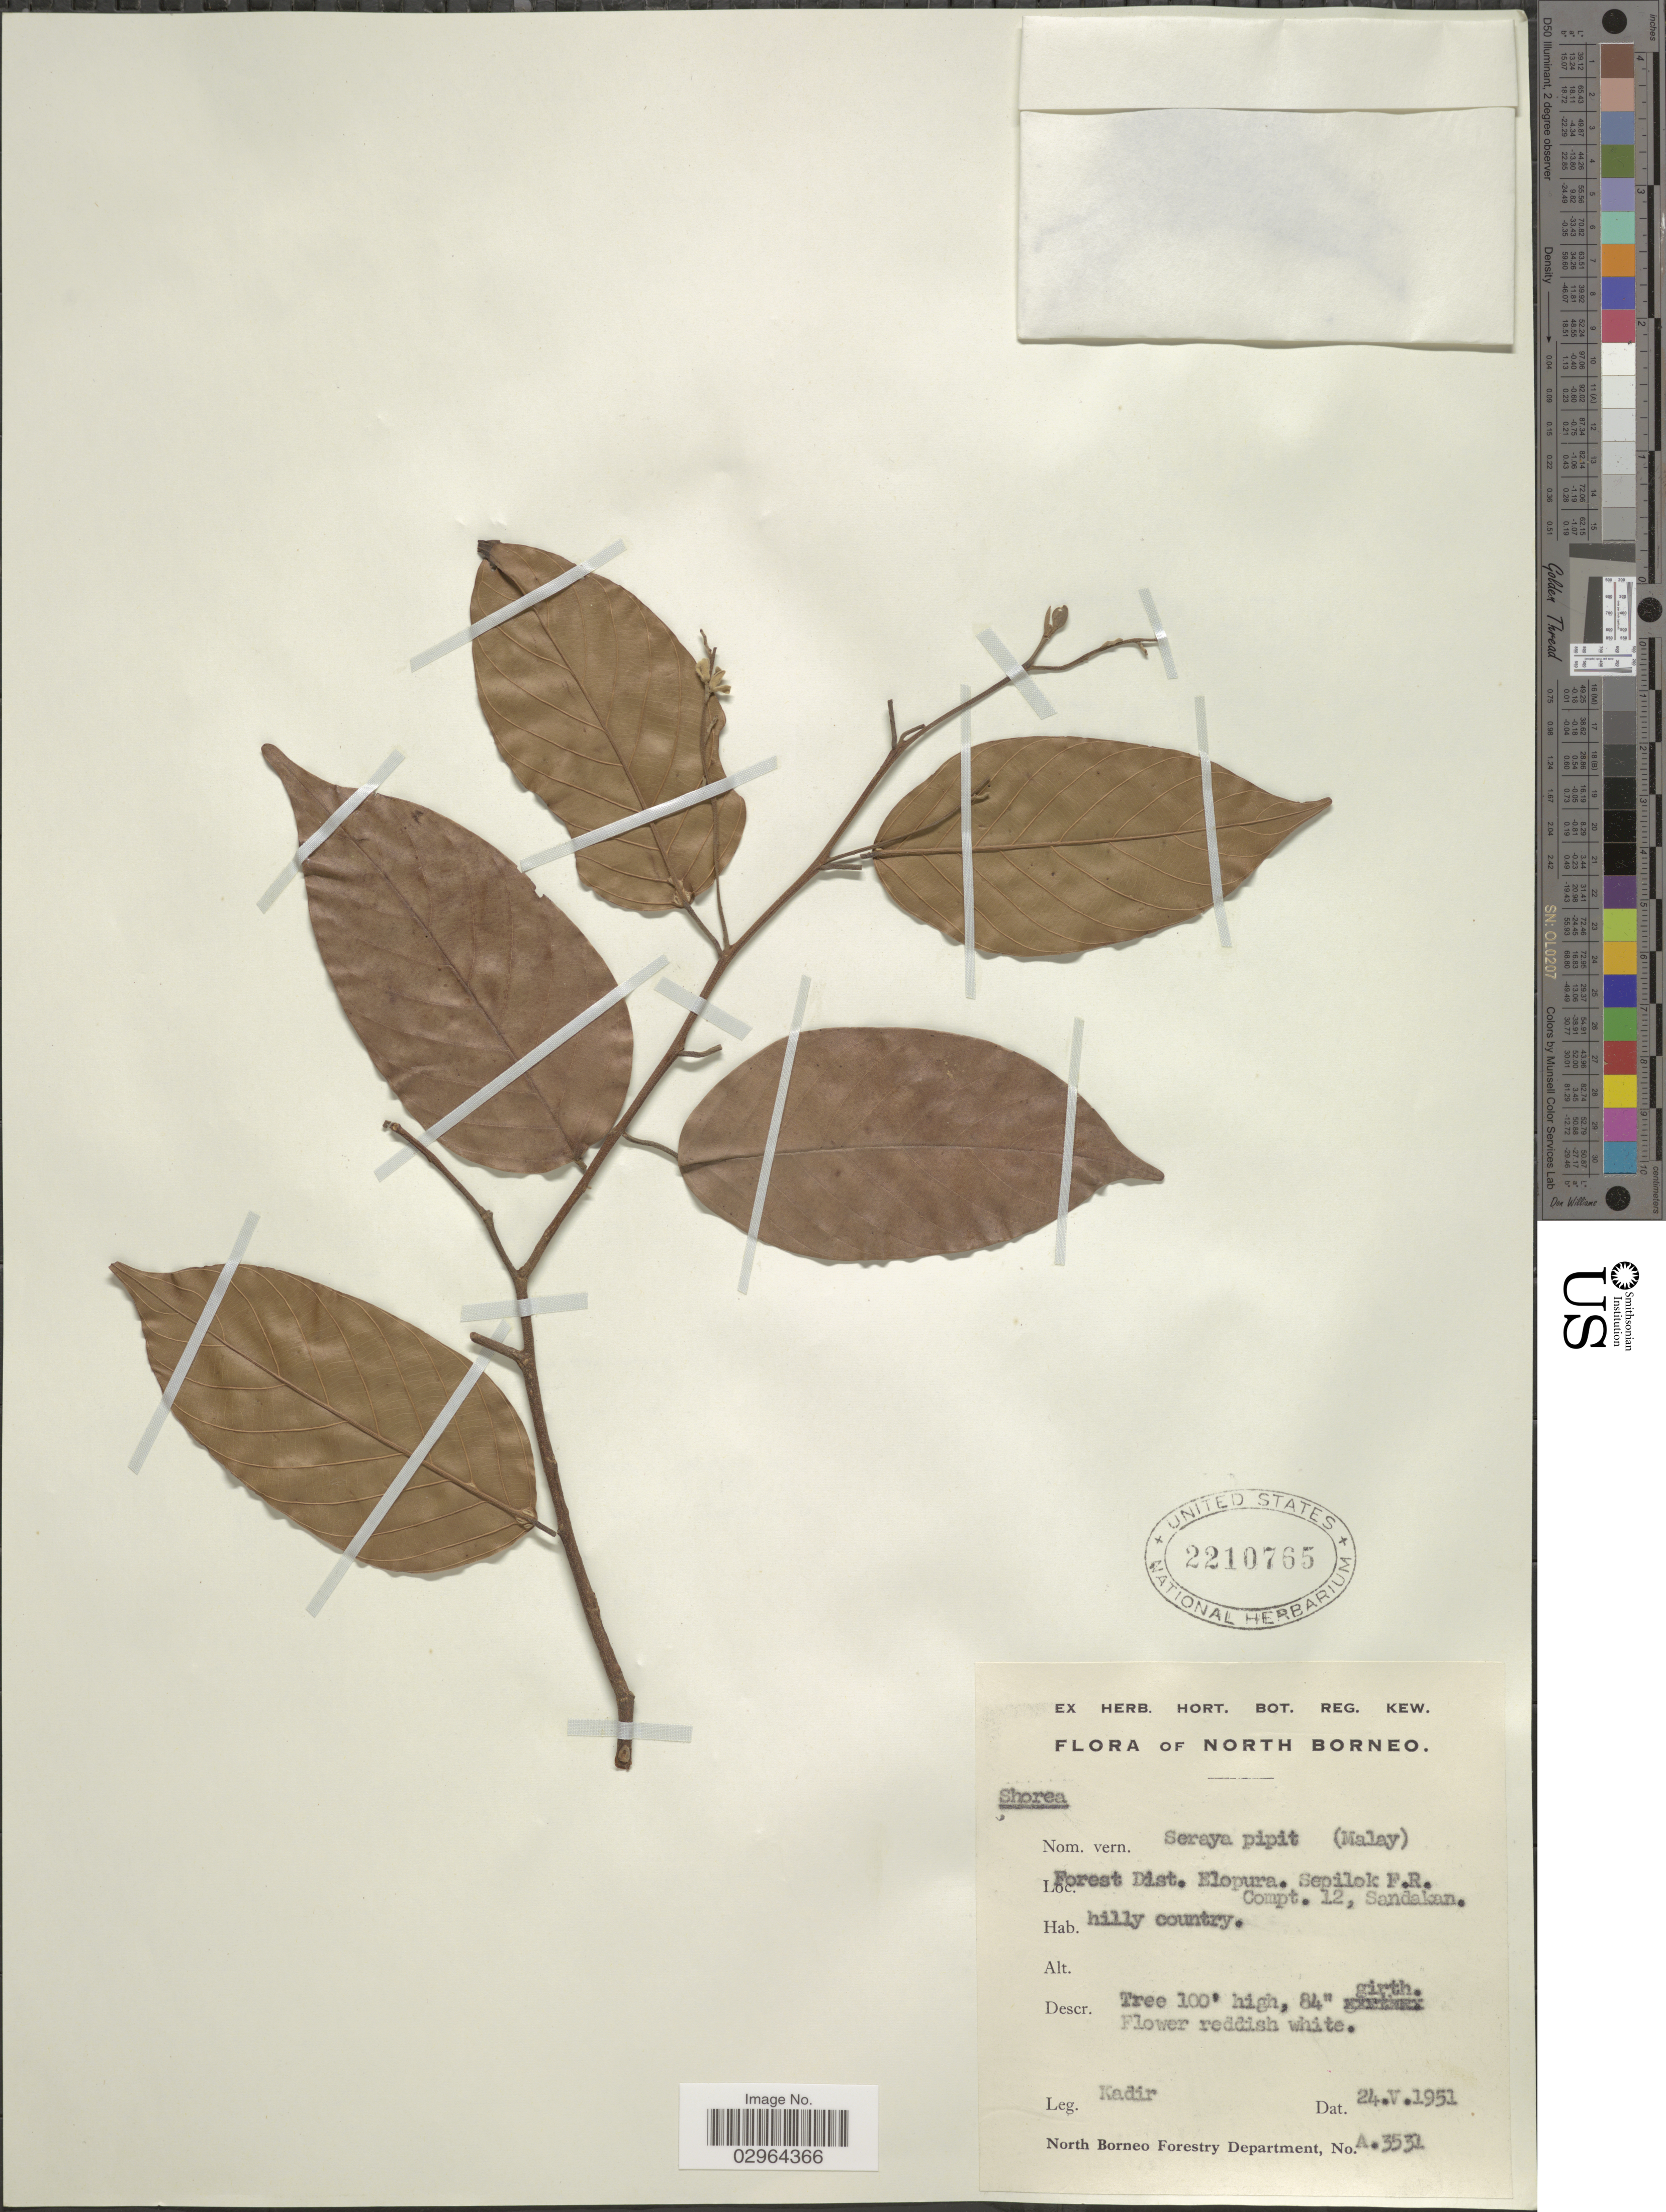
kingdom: Plantae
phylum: Tracheophyta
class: Magnoliopsida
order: Malvales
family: Dipterocarpaceae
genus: Rubroshorea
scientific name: Rubroshorea parvifolia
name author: (Dyer) P.S. Ashton & J. Heck.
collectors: -. Kadir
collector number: A3531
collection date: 1951-05-24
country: Malaysia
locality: North Borneo. Forest Dist. Elopura. Sepilok F.R. Compt. 12, Sandakan.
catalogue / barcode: US 2210765